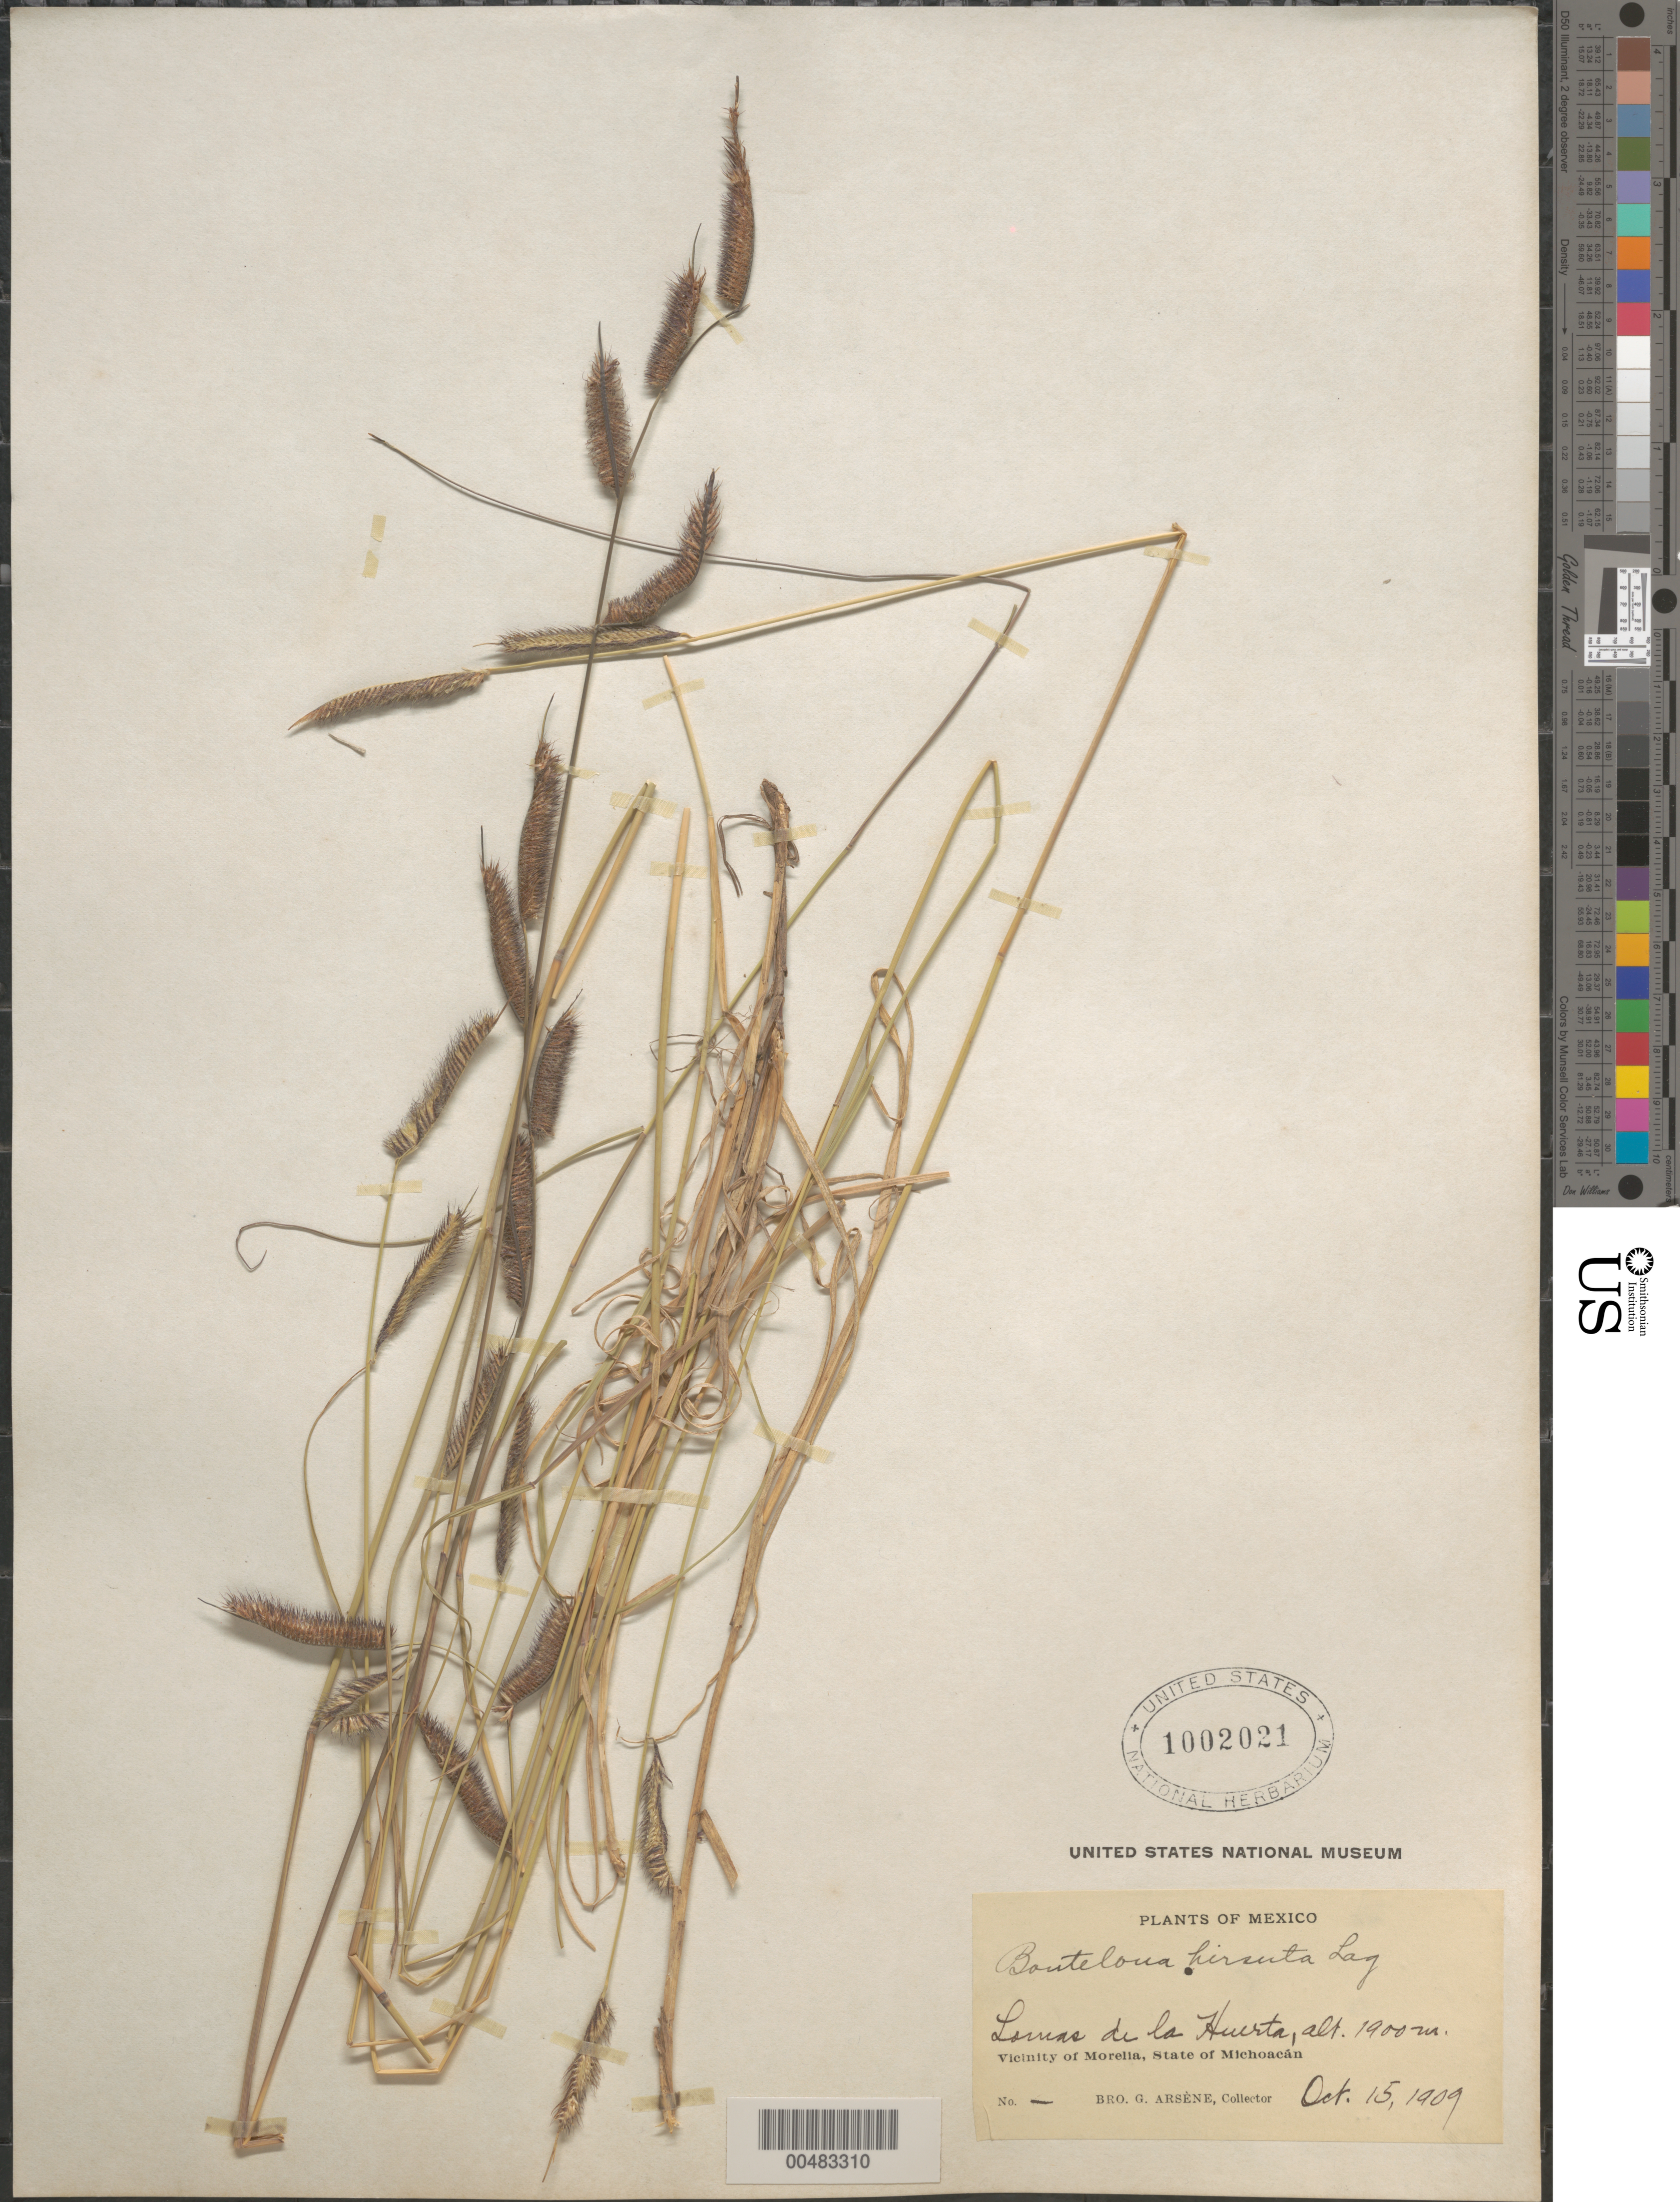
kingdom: Plantae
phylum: Tracheophyta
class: Liliopsida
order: Poales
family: Poaceae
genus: Bouteloua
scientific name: Bouteloua hirsuta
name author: Lag.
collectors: Bro. G. Arsène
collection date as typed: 15 Oct 1909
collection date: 1909-10-15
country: Mexico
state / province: Michoacán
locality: Vicinity of Morelia, Lomas de la Huerta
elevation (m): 1900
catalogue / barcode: US 1002021